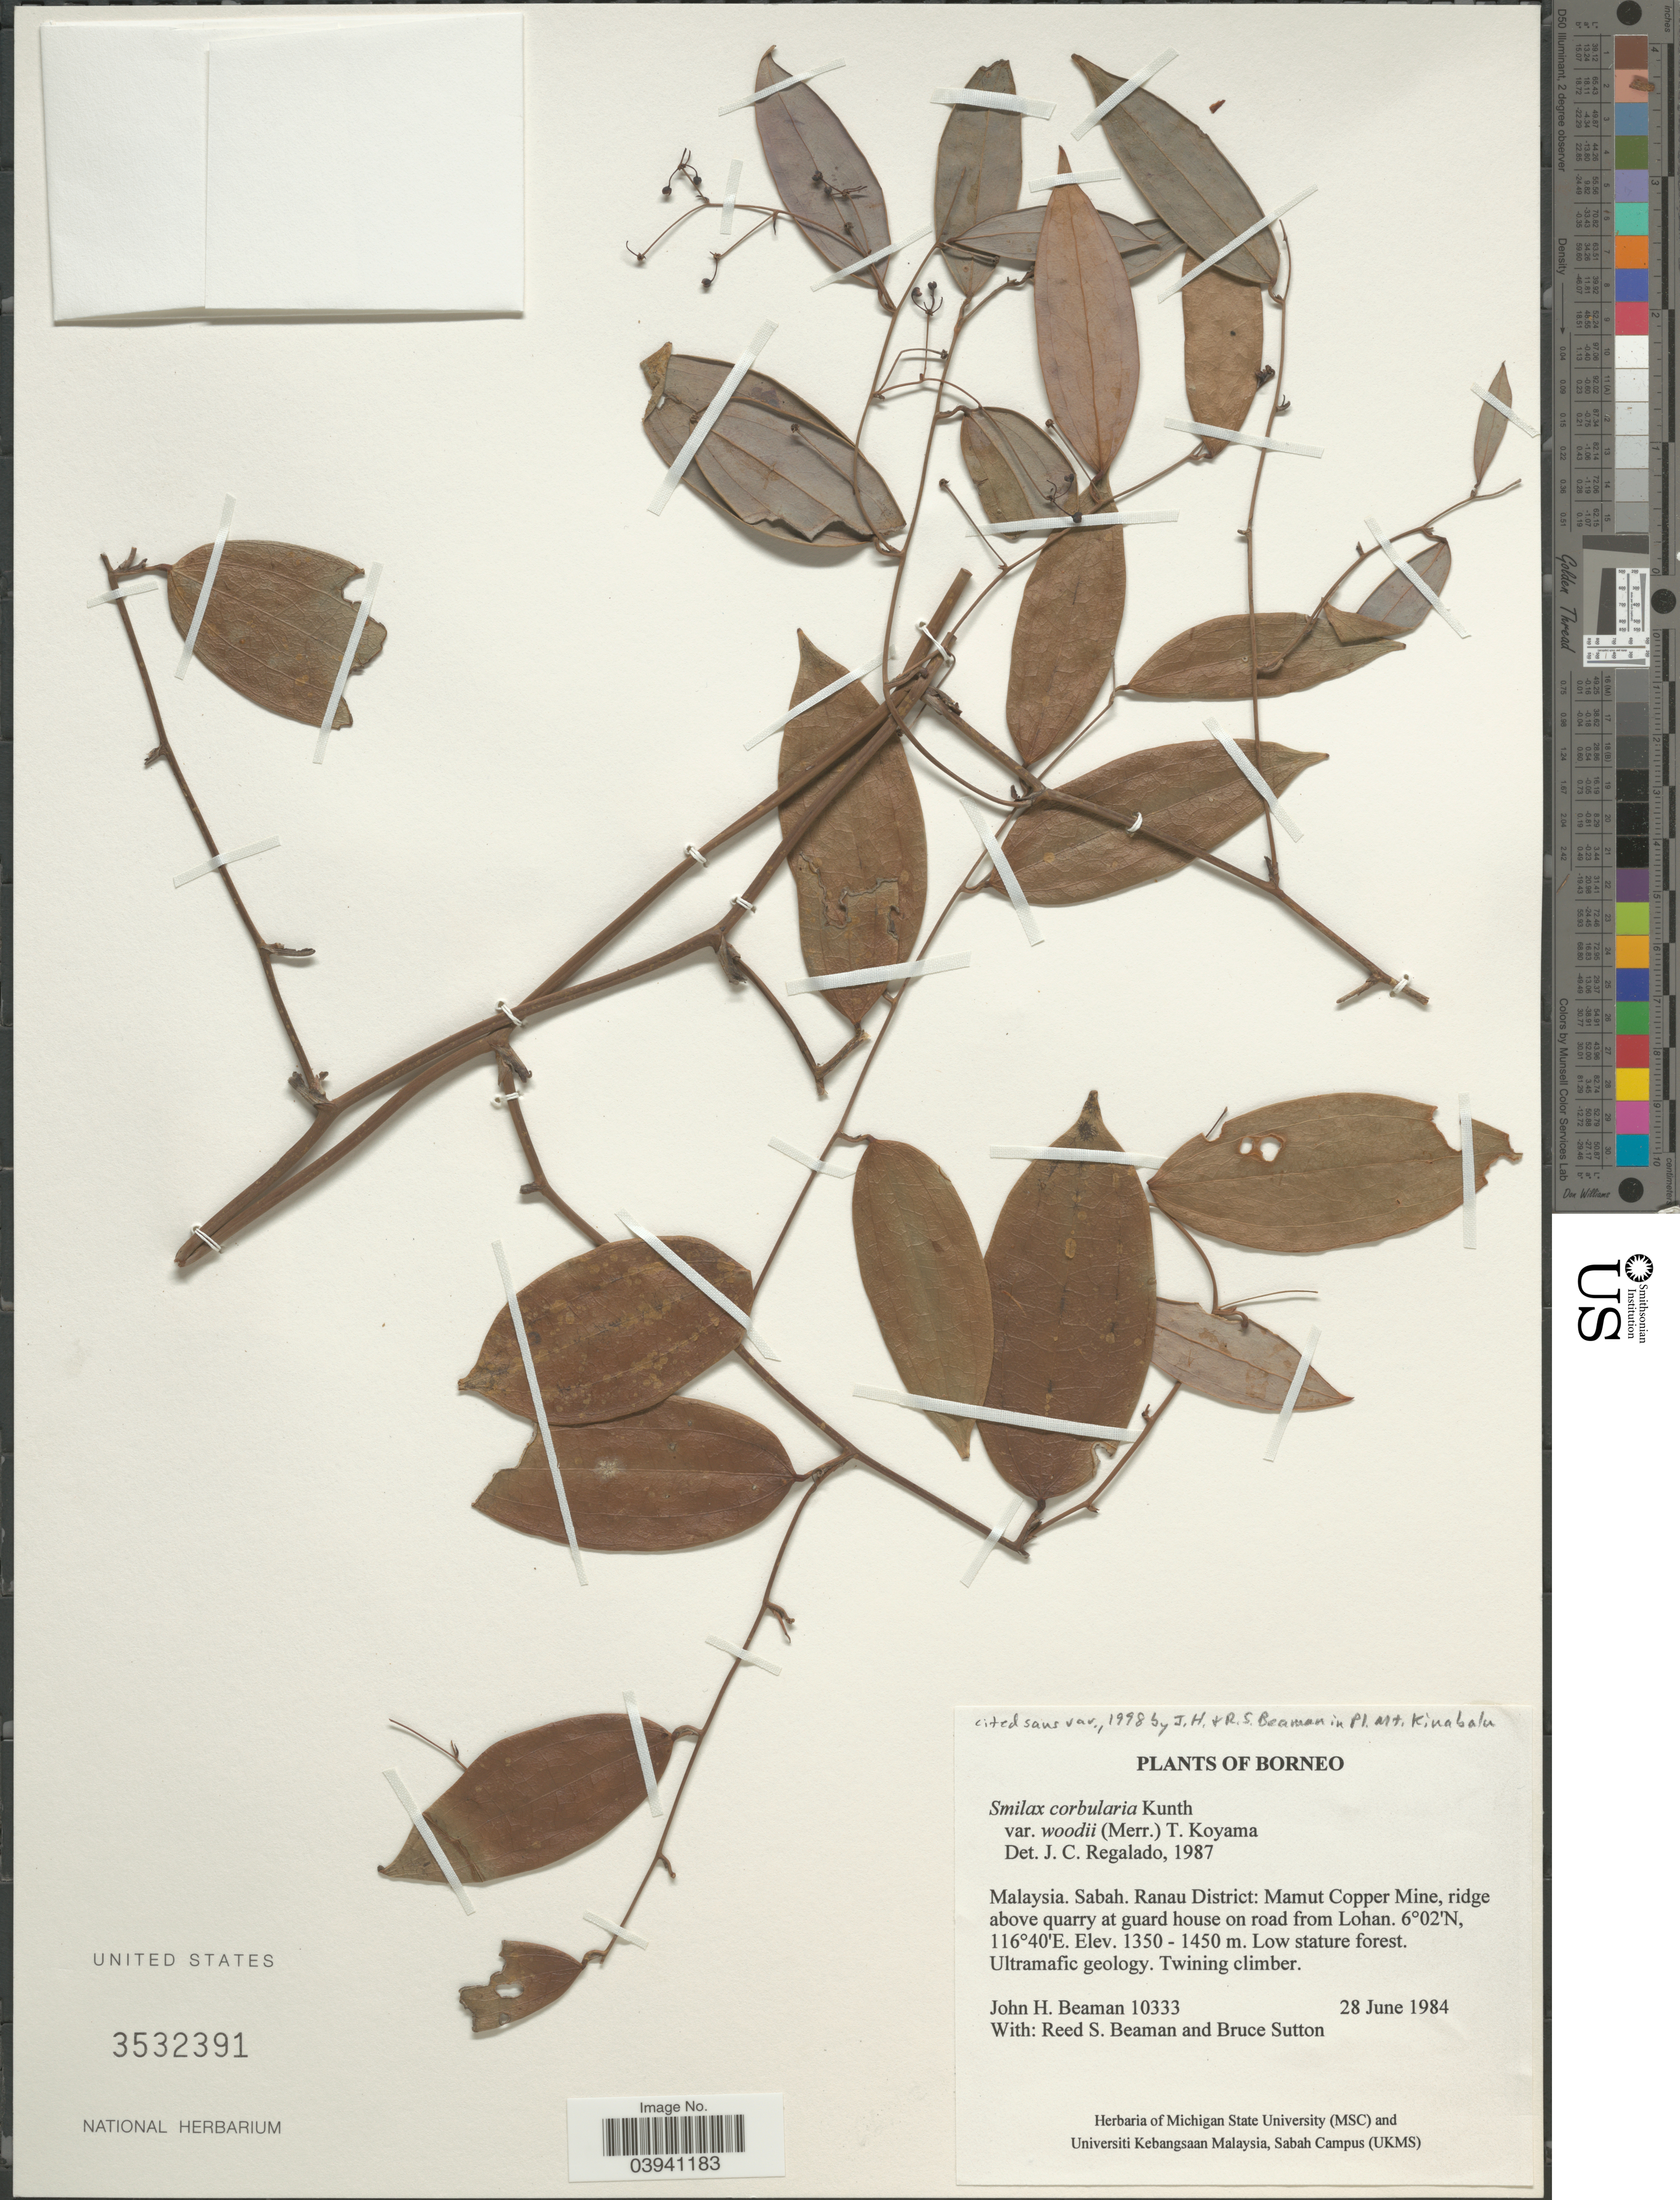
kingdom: Plantae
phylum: Tracheophyta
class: Liliopsida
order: Liliales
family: Smilacaceae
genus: Smilax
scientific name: Smilax corbularia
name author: Kunth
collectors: J. H. Beaman, R. S. Beaman & B. Sutton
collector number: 10333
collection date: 1984-06-28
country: Malaysia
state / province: Sabah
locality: Borneo. Ranau District: Mamut Copper Mine, ridge above quarry at guard house on road from Lohan.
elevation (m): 1350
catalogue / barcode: US 3532391